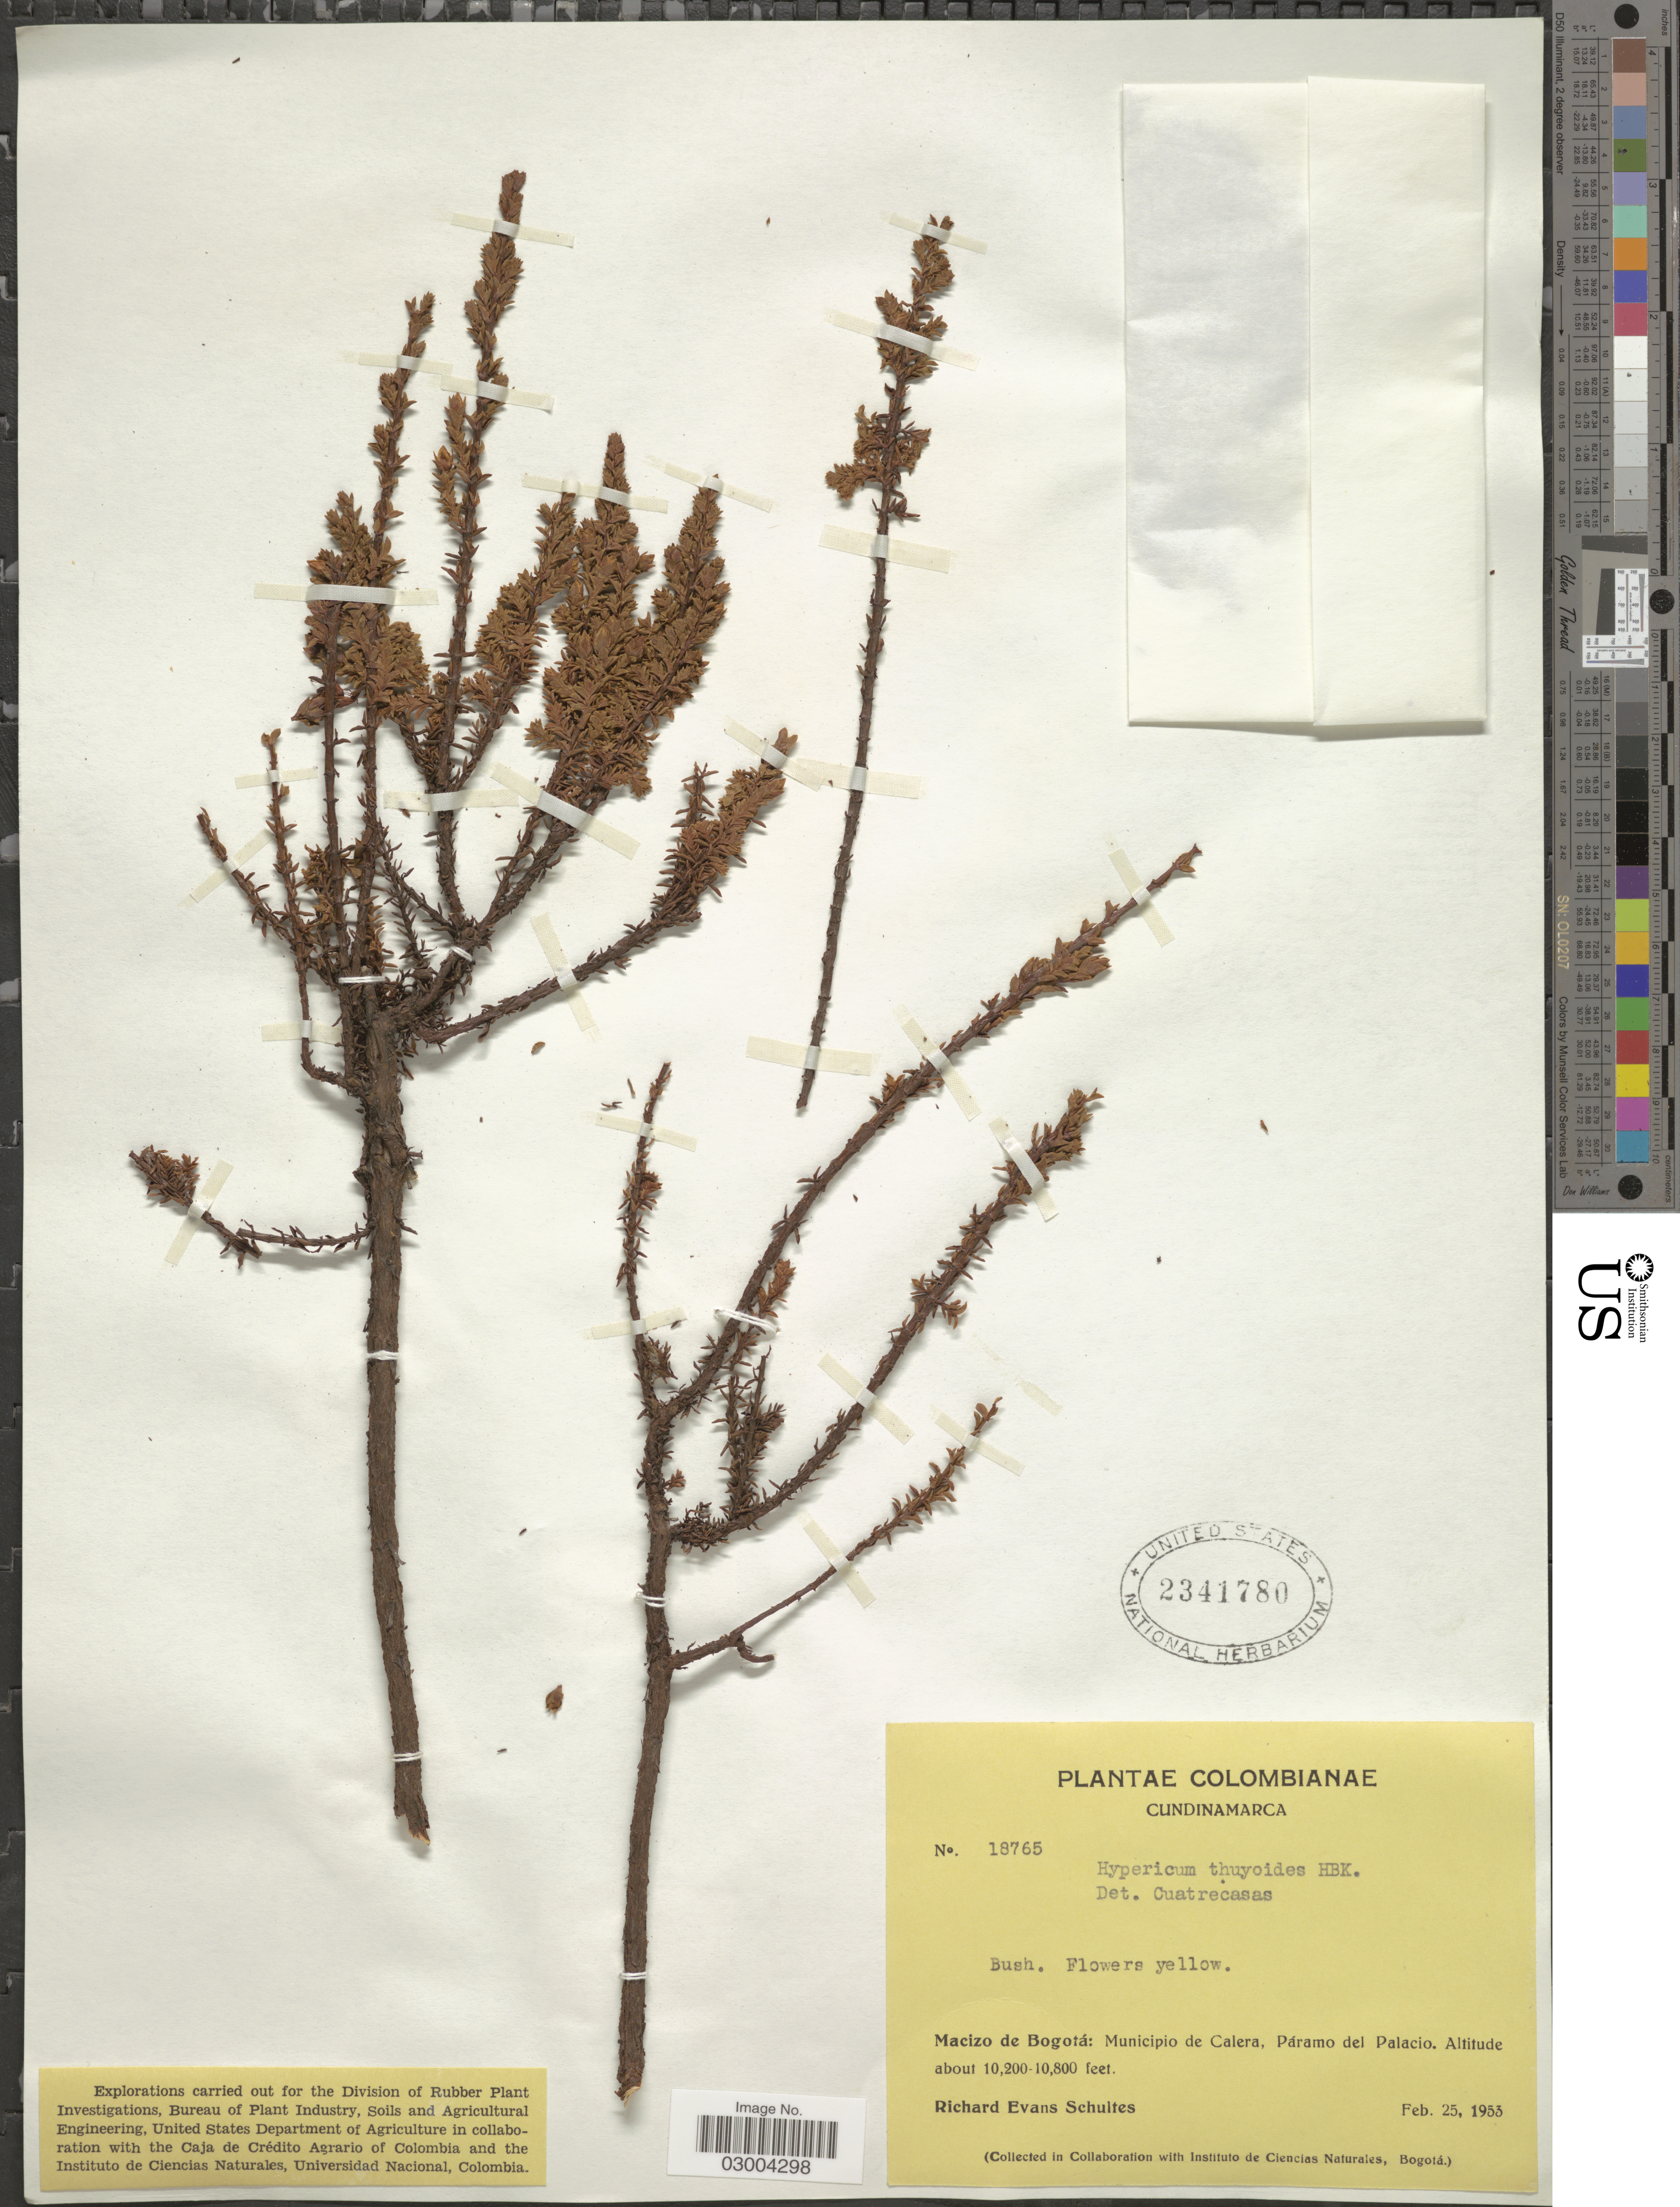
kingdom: Plantae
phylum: Tracheophyta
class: Magnoliopsida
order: Malpighiales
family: Hypericaceae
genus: Hypericum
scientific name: Hypericum thuyoides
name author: Kunth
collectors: R. E. Schultes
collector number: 18765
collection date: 1953-02-25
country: Colombia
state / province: Cundinamarca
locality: Macizo de Bogotá: Municipio de Calera, Páramo del Palacio.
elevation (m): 3109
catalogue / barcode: US 2341780